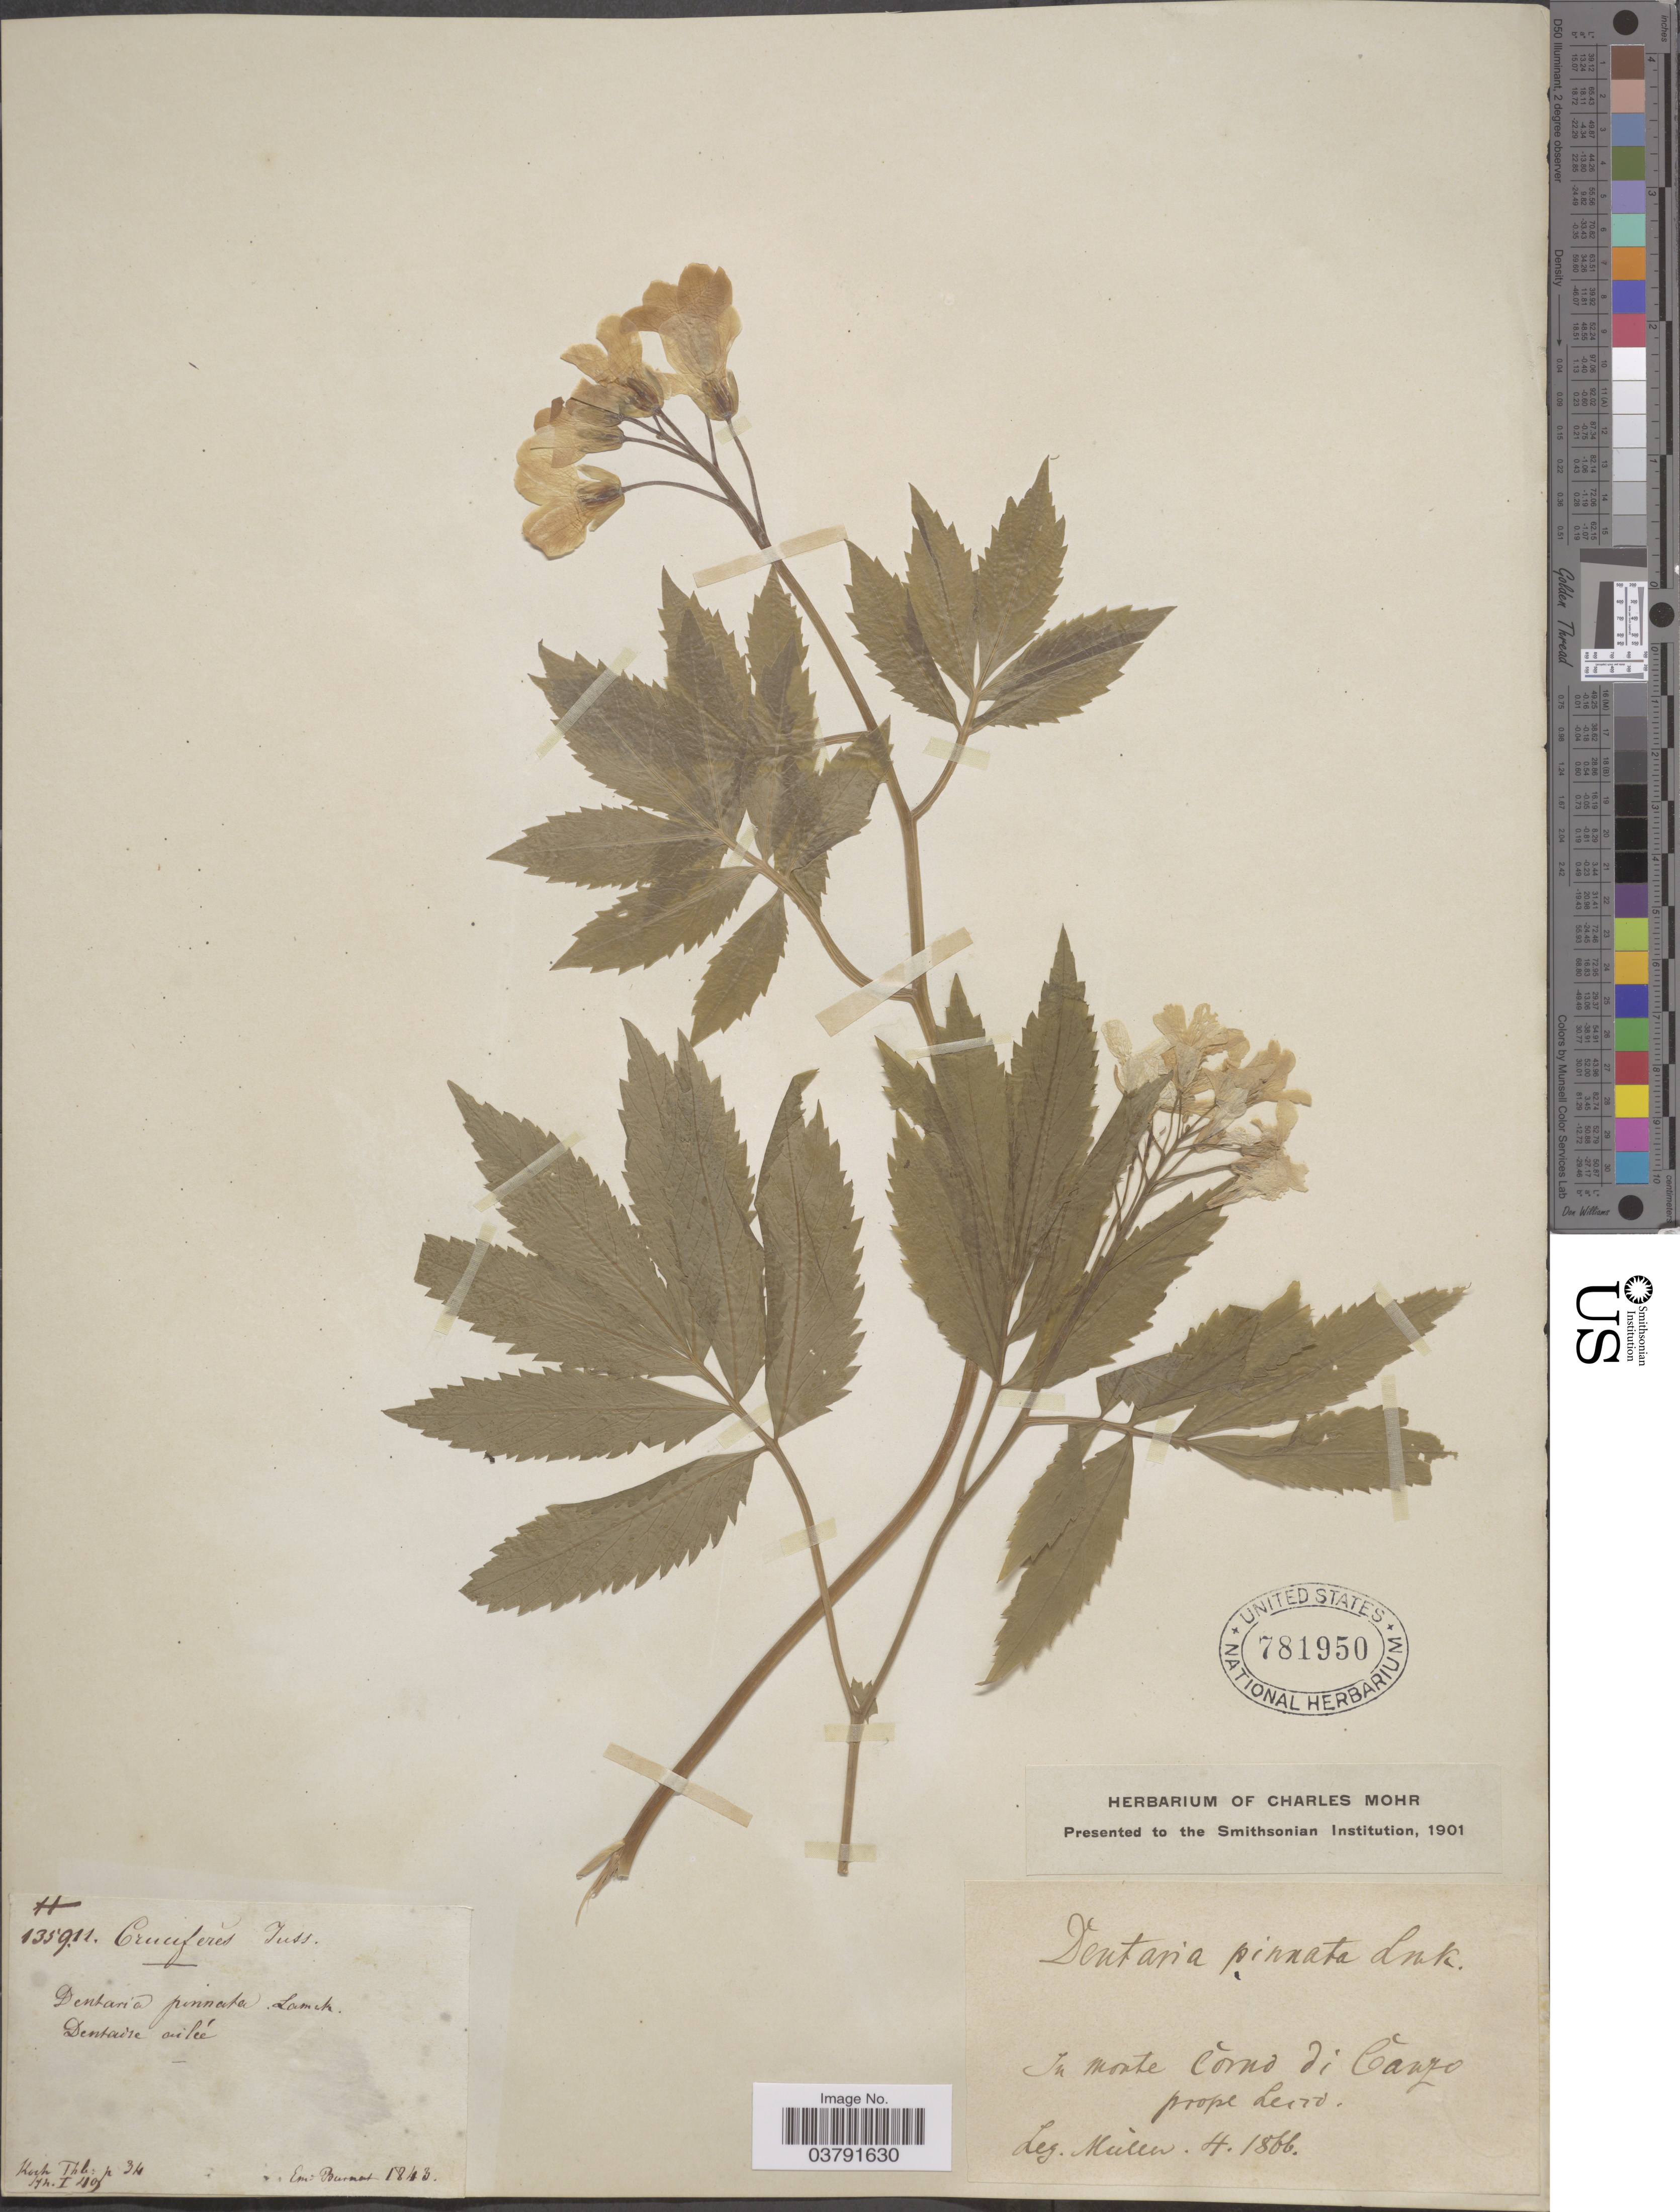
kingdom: Plantae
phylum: Tracheophyta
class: Magnoliopsida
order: Brassicales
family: Brassicaceae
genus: Dentaria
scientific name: Dentaria pinnata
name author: Lam.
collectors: -- Müller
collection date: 1866-04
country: Italy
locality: In Monte Corno di Canzo prope Lecco.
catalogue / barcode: US 781950